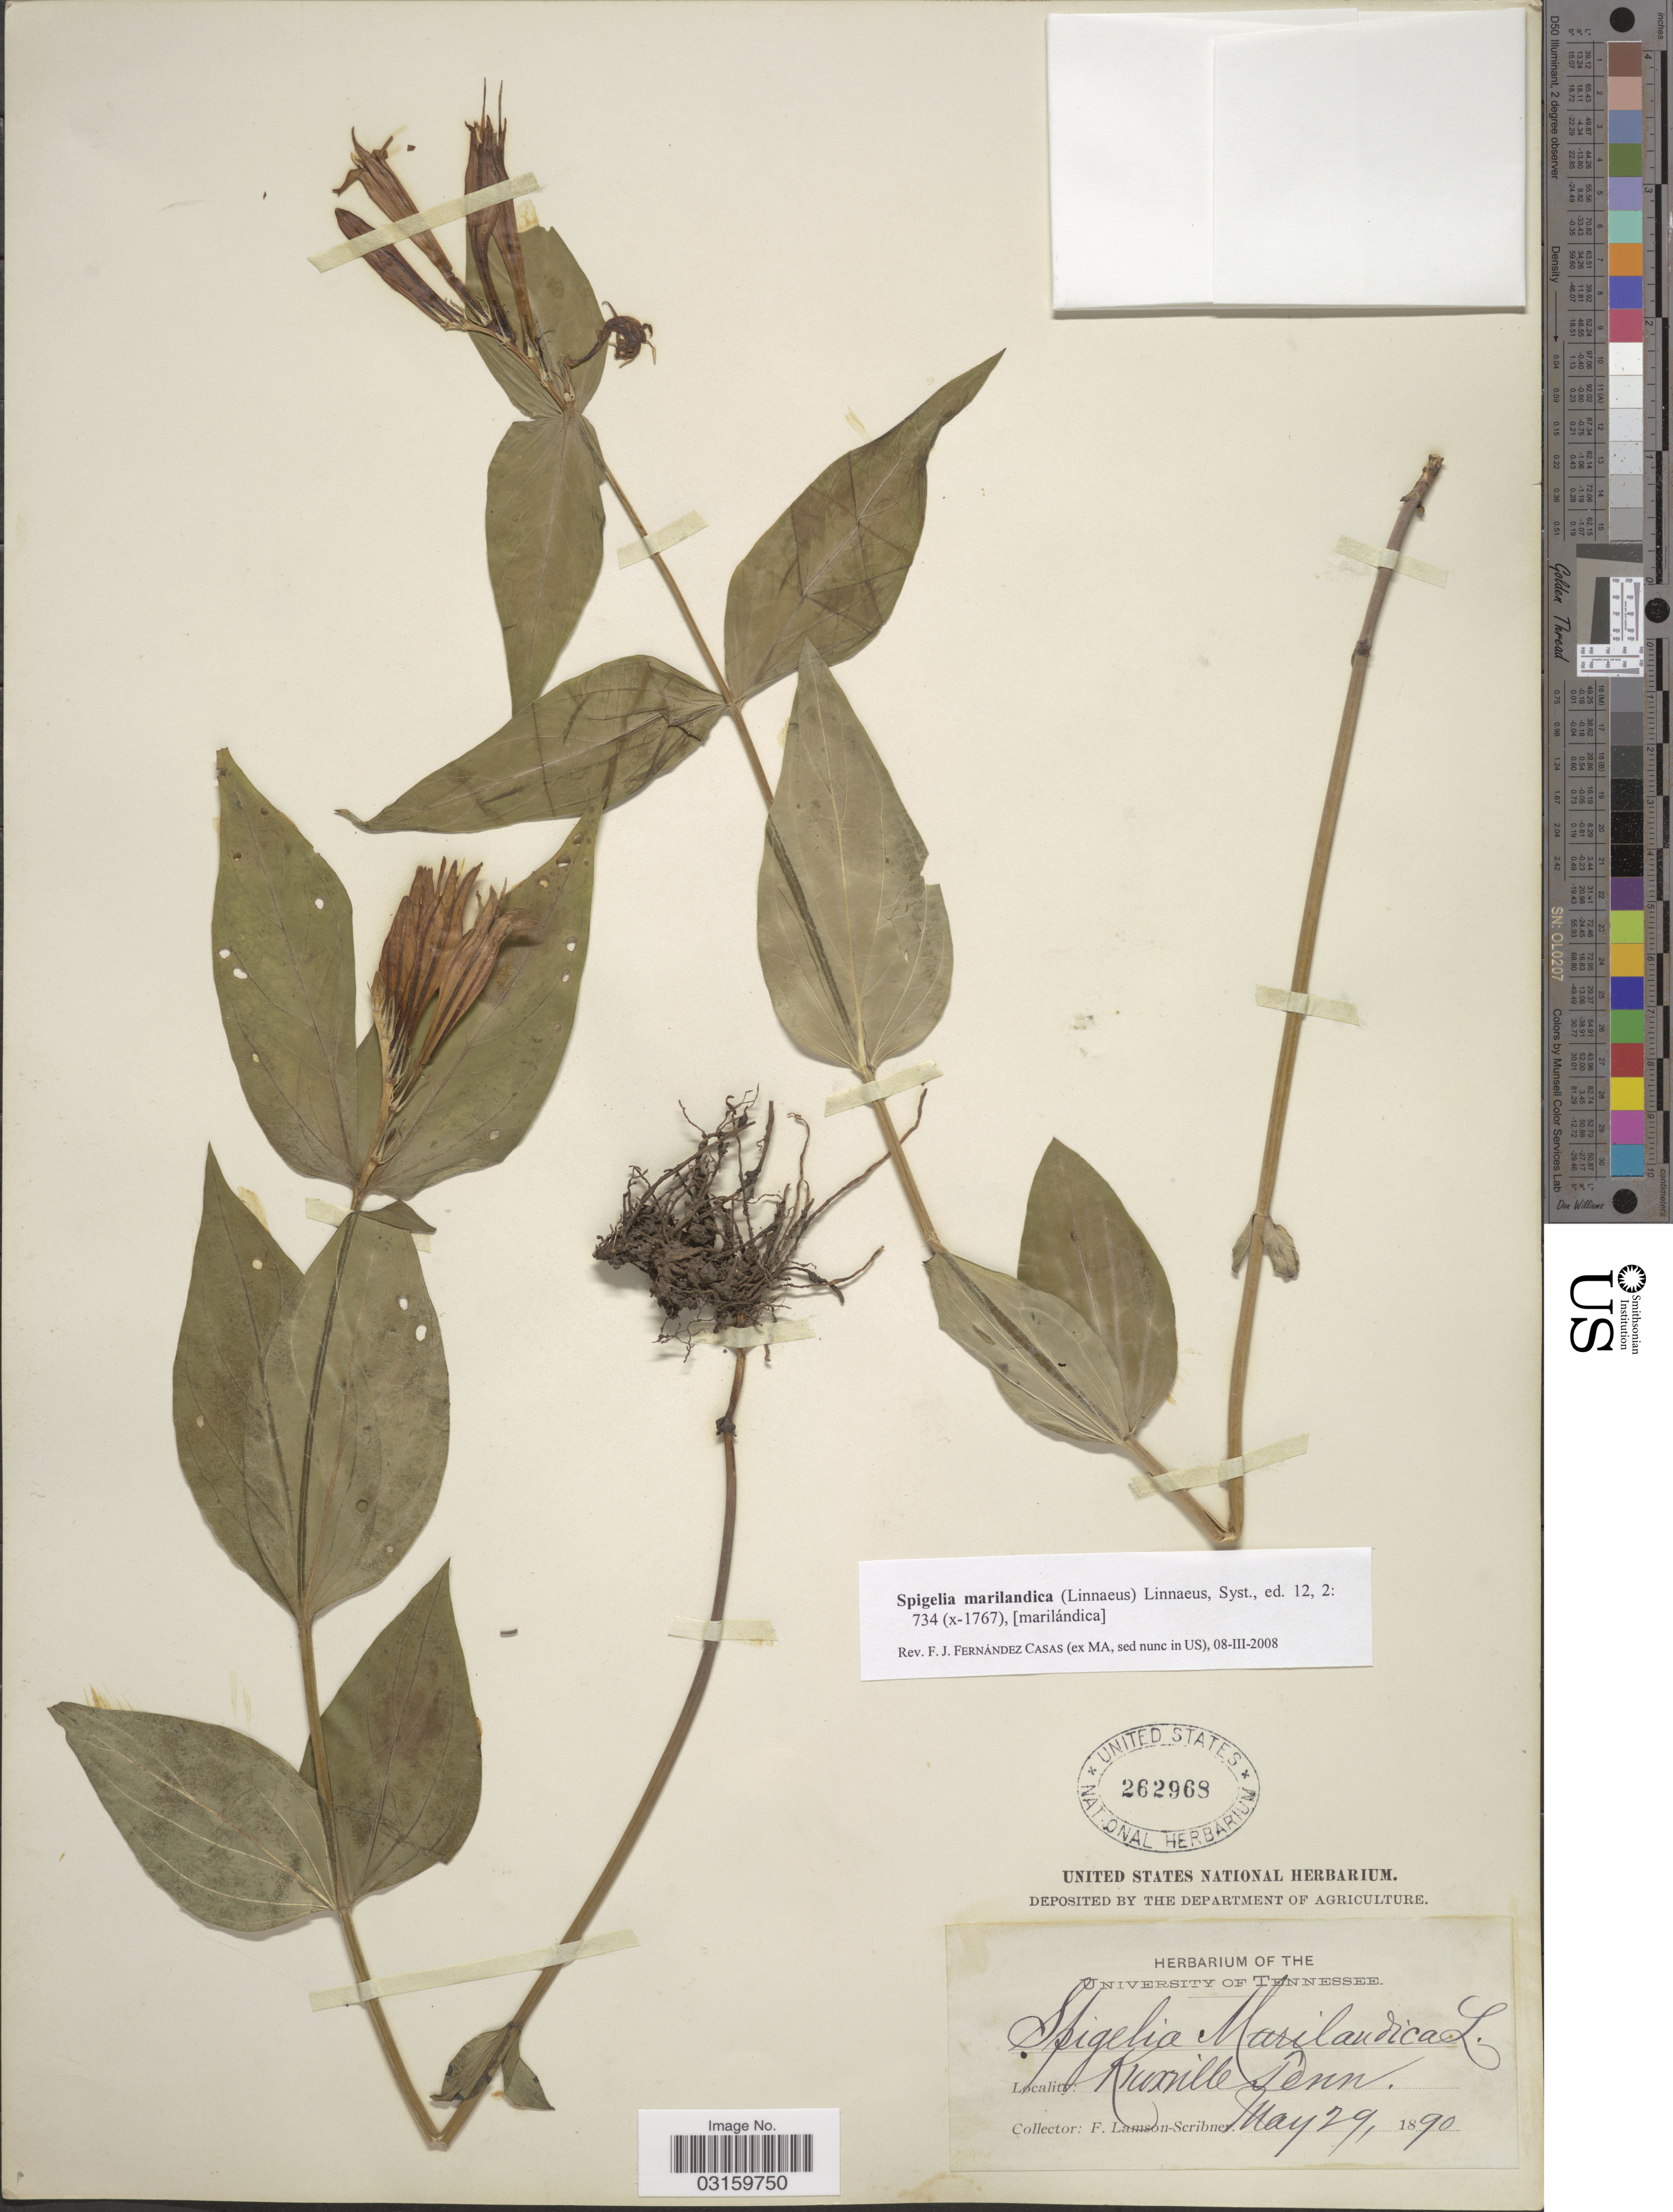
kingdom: Plantae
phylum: Tracheophyta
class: Magnoliopsida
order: Gentianales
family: Loganiaceae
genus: Spigelia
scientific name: Spigelia marilandica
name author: (L.) L.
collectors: F. Lamson-Scribner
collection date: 1890-05-29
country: United States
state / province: Tennessee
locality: Knoxville.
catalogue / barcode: US 262968